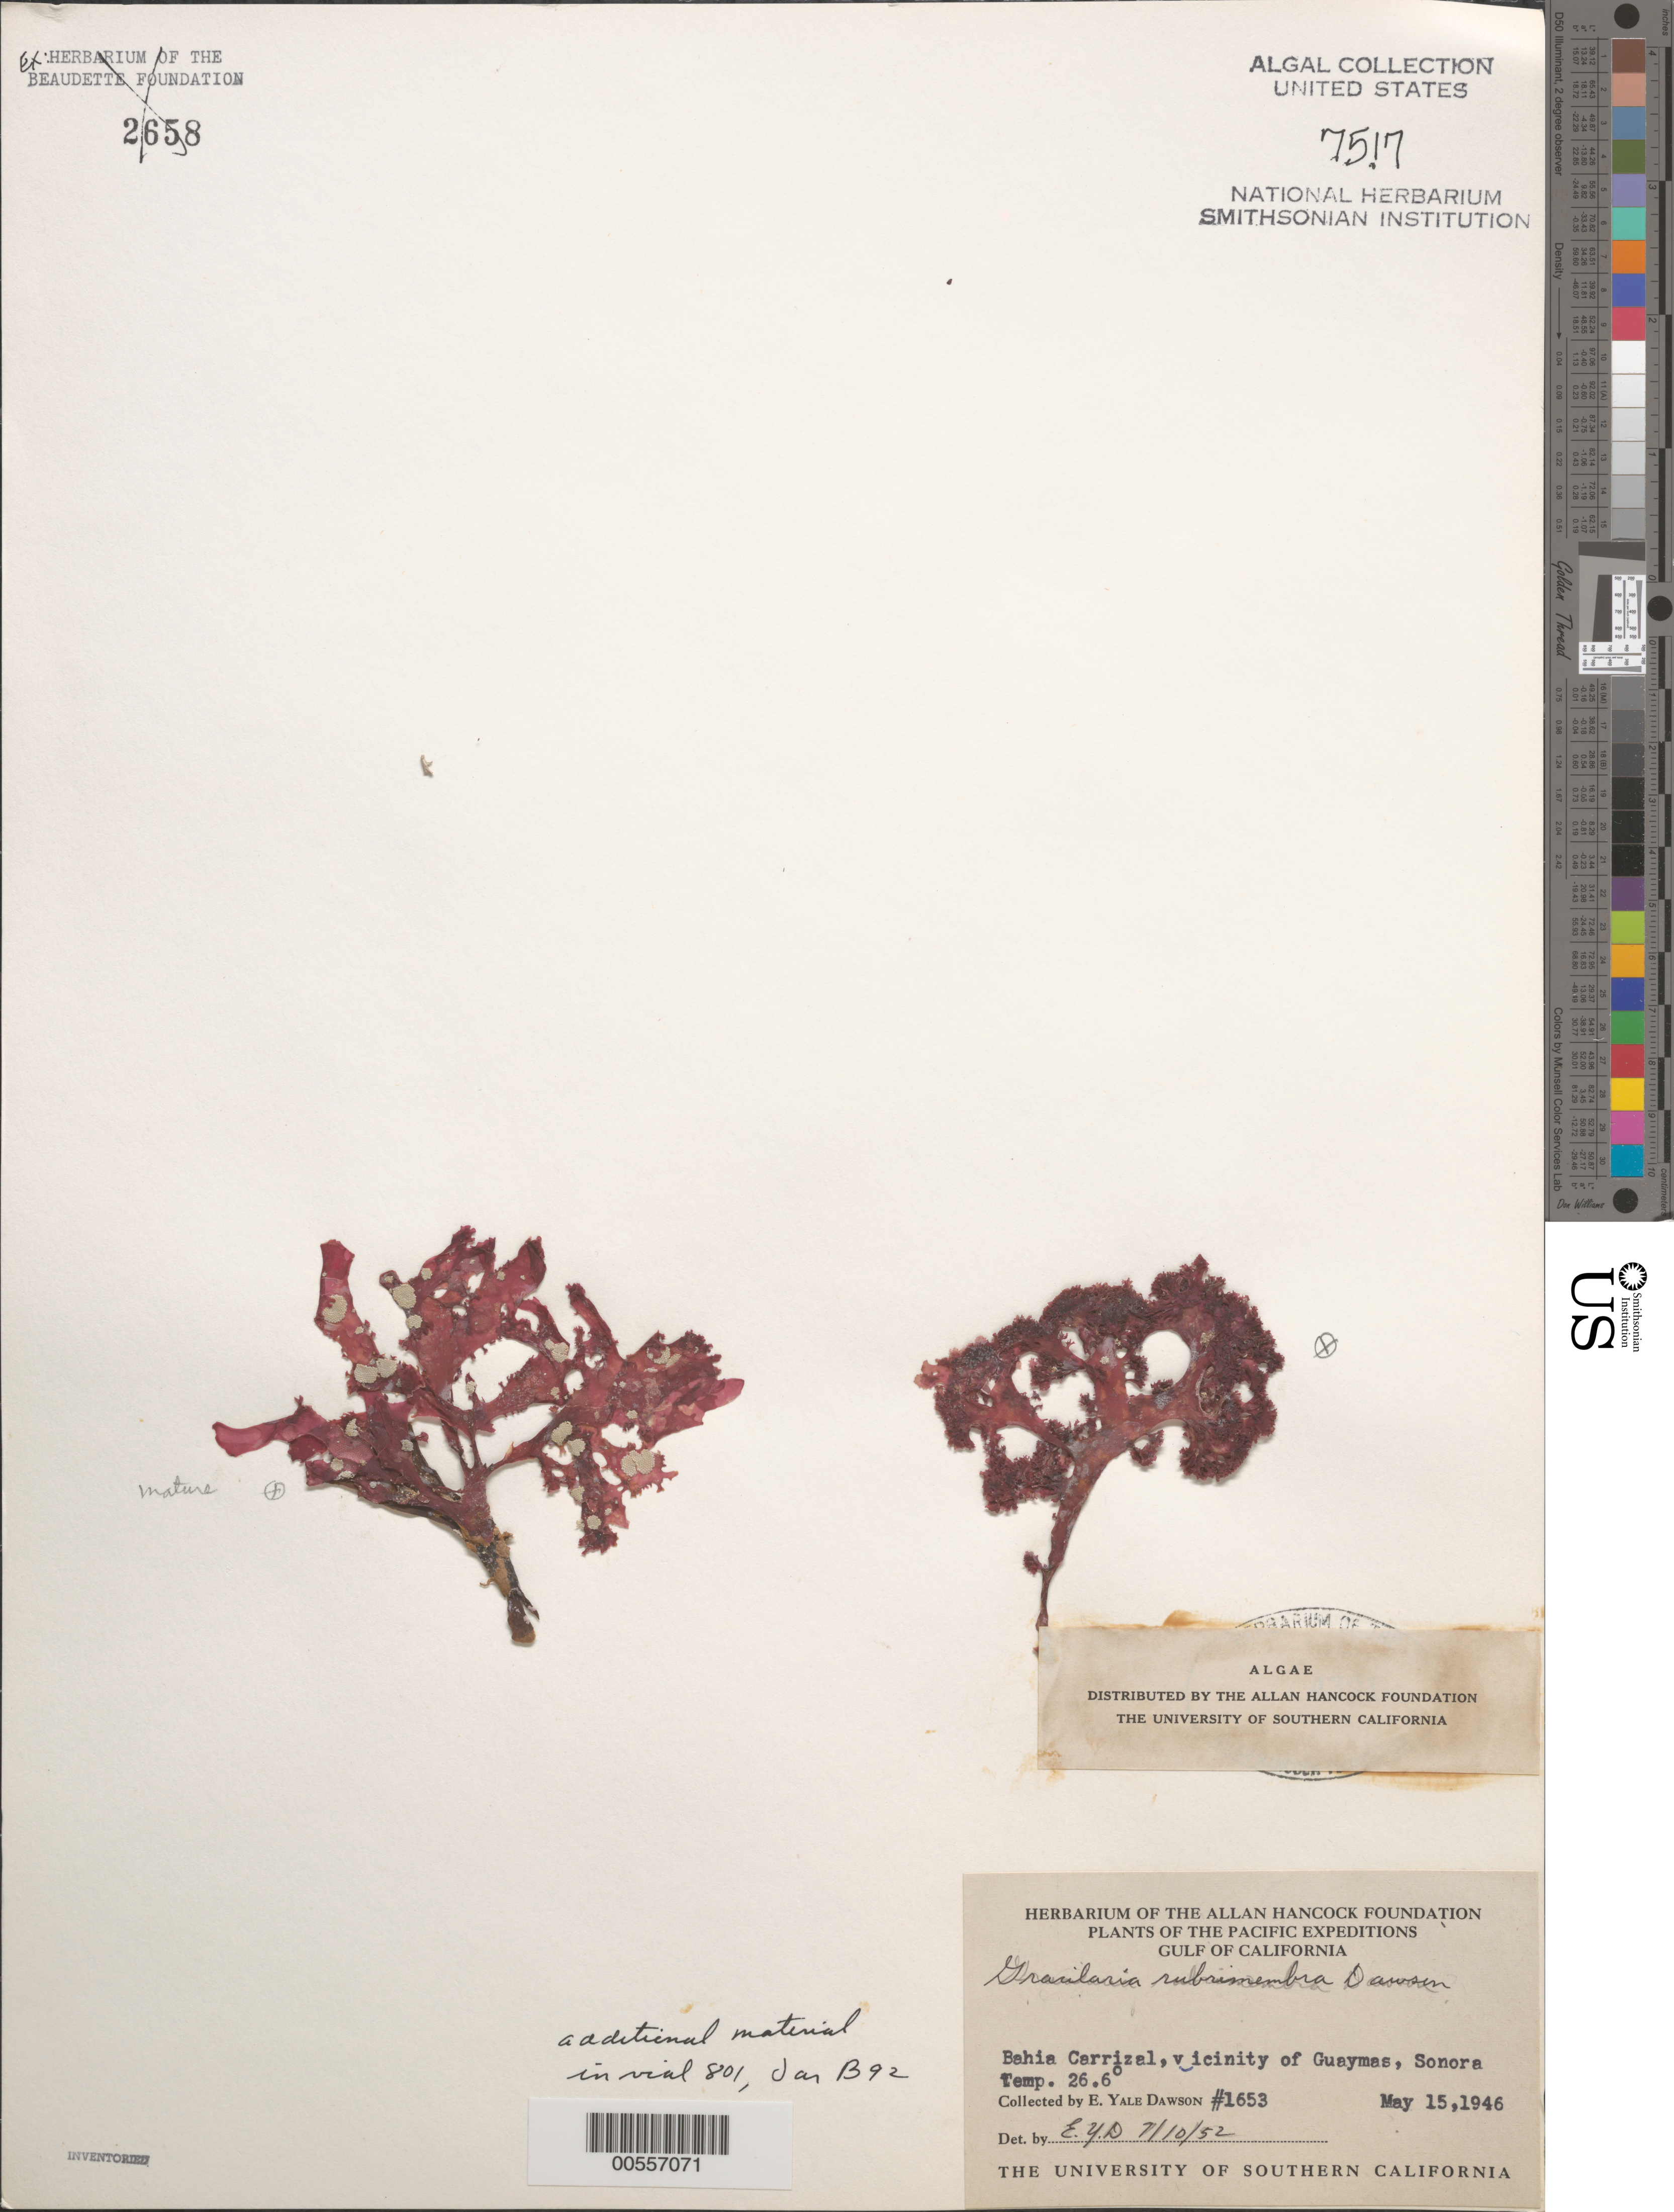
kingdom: Plantae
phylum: Rhodophyta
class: Florideophyceae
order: Gracilariales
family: Gracilariaceae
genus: Gracilaria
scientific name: Gracilaria rubrimembra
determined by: Dawson, E. Y.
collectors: E. Y. Dawson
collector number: EYD 1653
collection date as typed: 15 May 1946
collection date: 1946-05-15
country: Mexico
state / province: Sonora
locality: Bahia Carrizal, Guaymas area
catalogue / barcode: US 7517